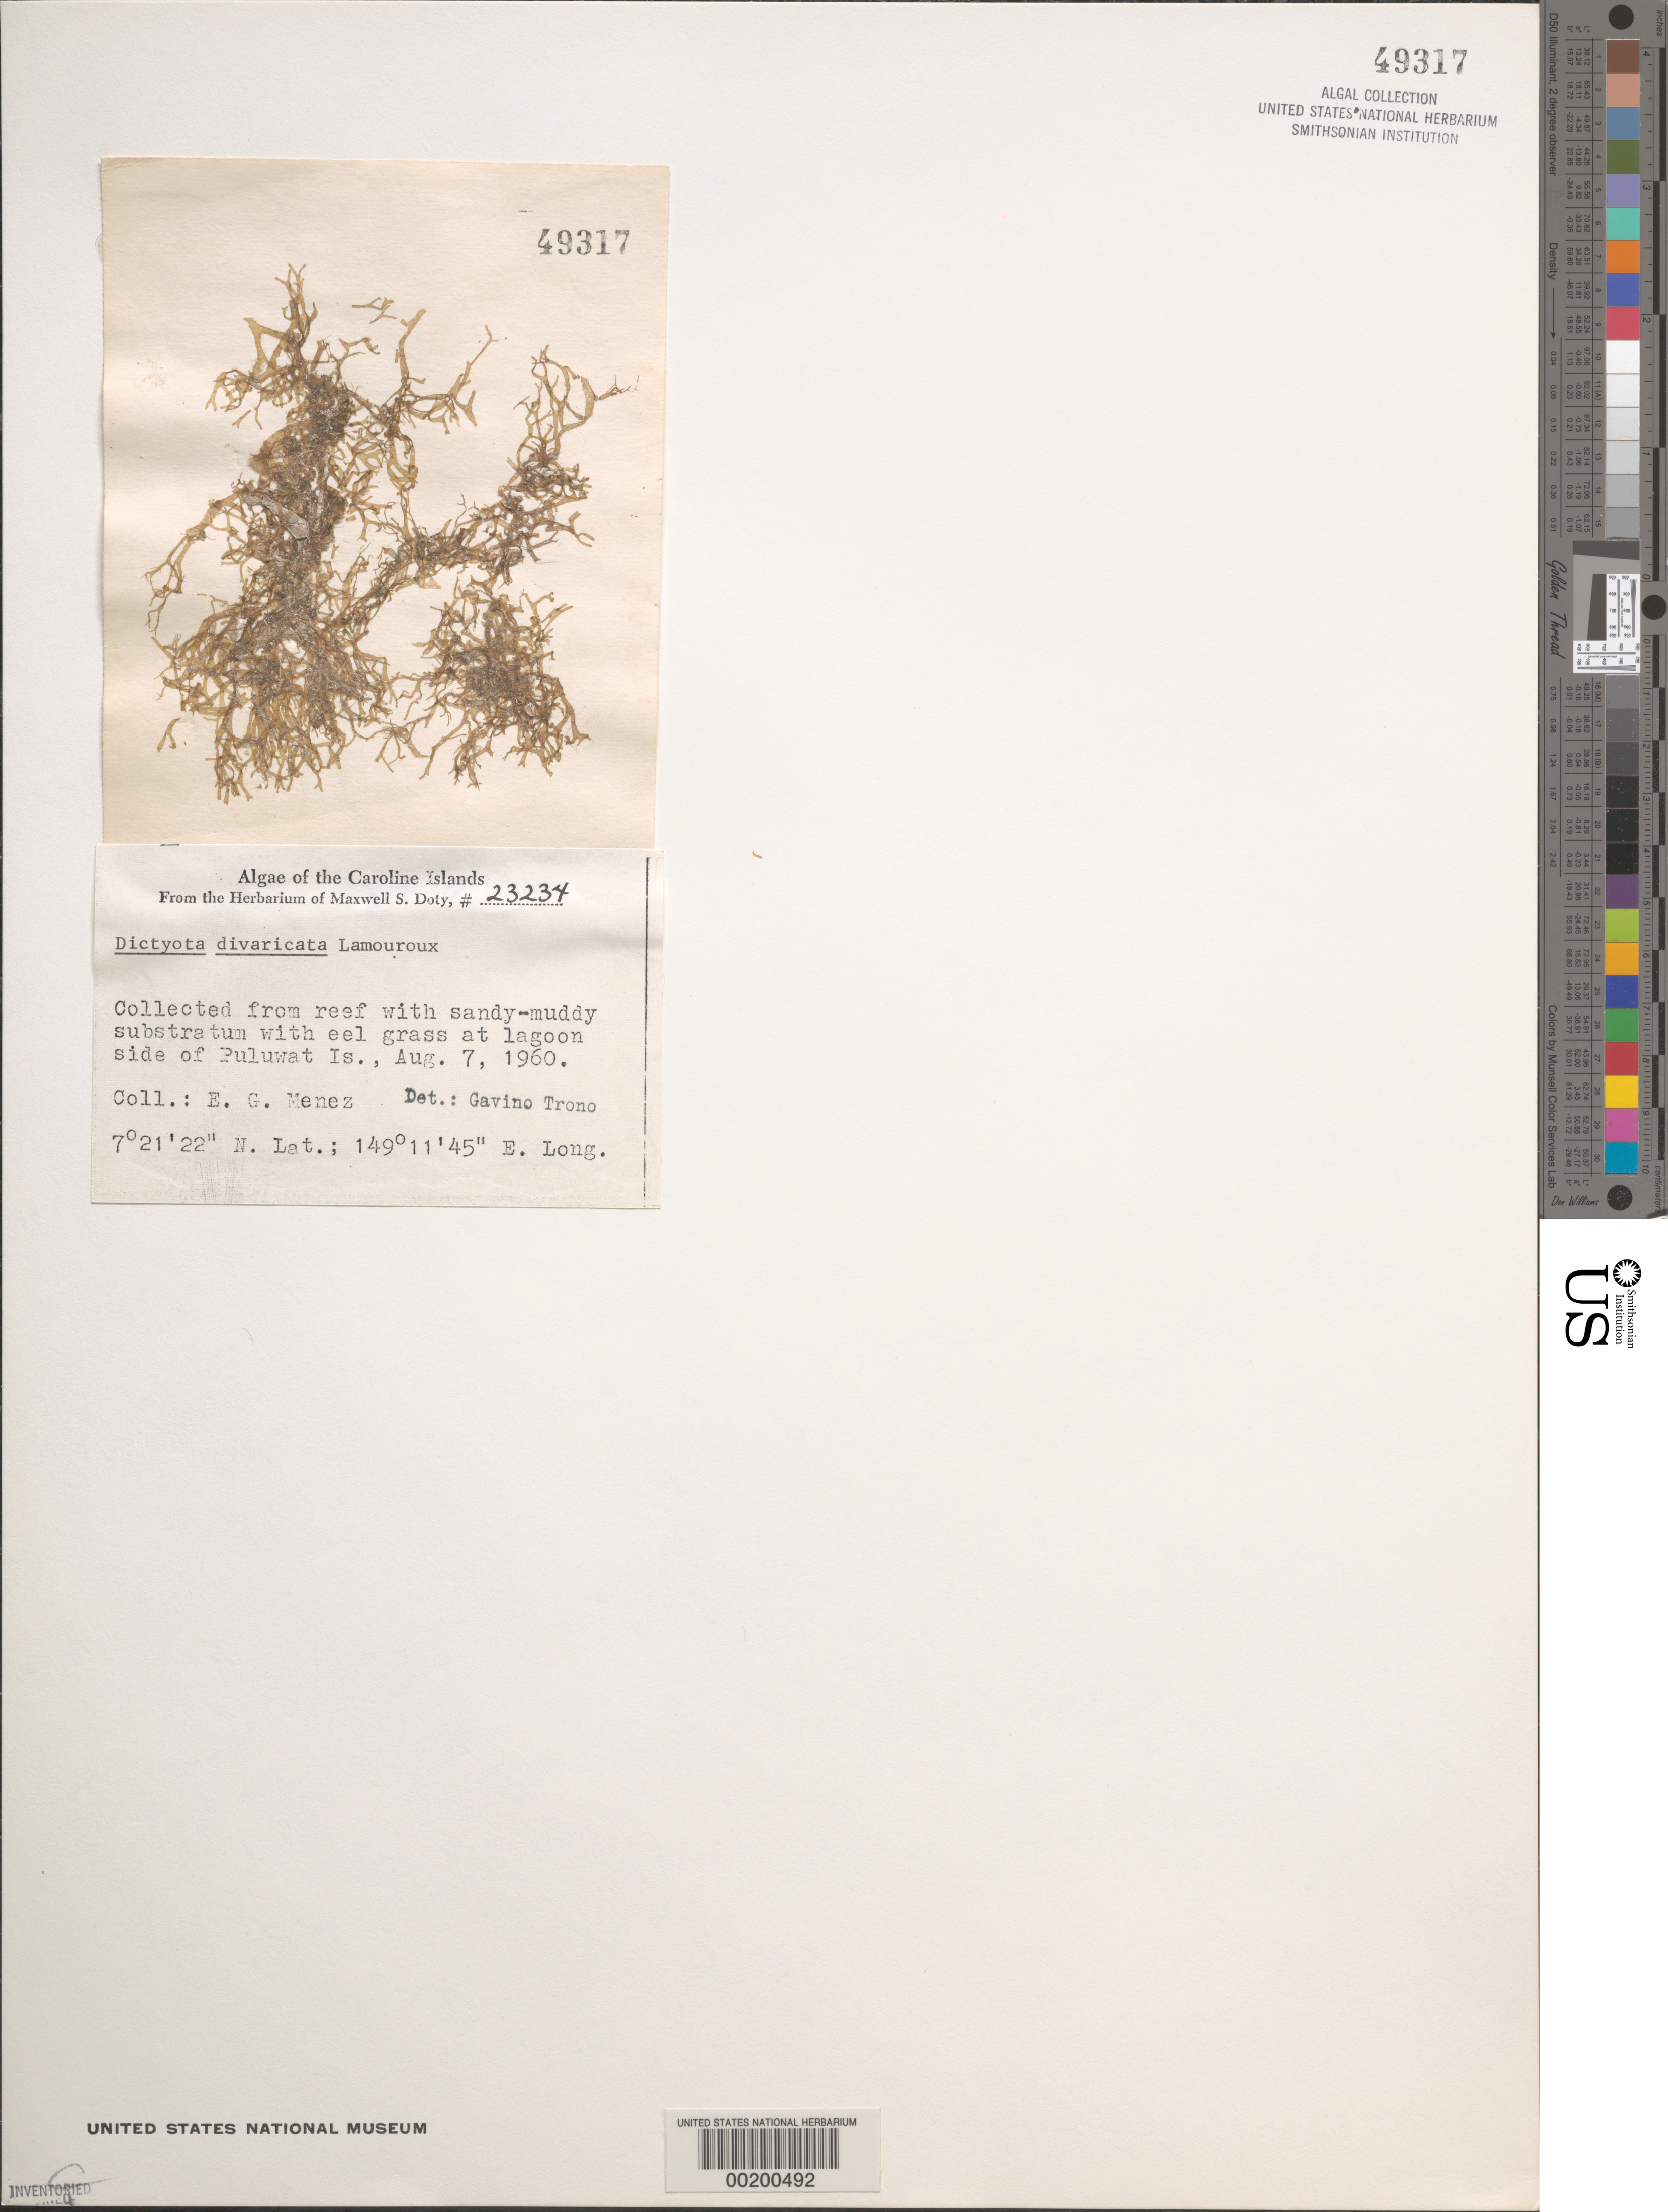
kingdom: Chromista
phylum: Ochrophyta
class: Phaeophyceae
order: Dictyotales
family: Dictyotaceae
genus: Dictyota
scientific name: Dictyota divaricata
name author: J.V.Lamouroux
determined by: Trono, Gavino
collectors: Meñez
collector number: MSD 23234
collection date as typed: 07 Aug 1960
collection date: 1960-08-07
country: Micronesia, Federated States of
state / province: Truk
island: Puluwat Atoll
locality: Puluwat Islet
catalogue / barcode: US 49317